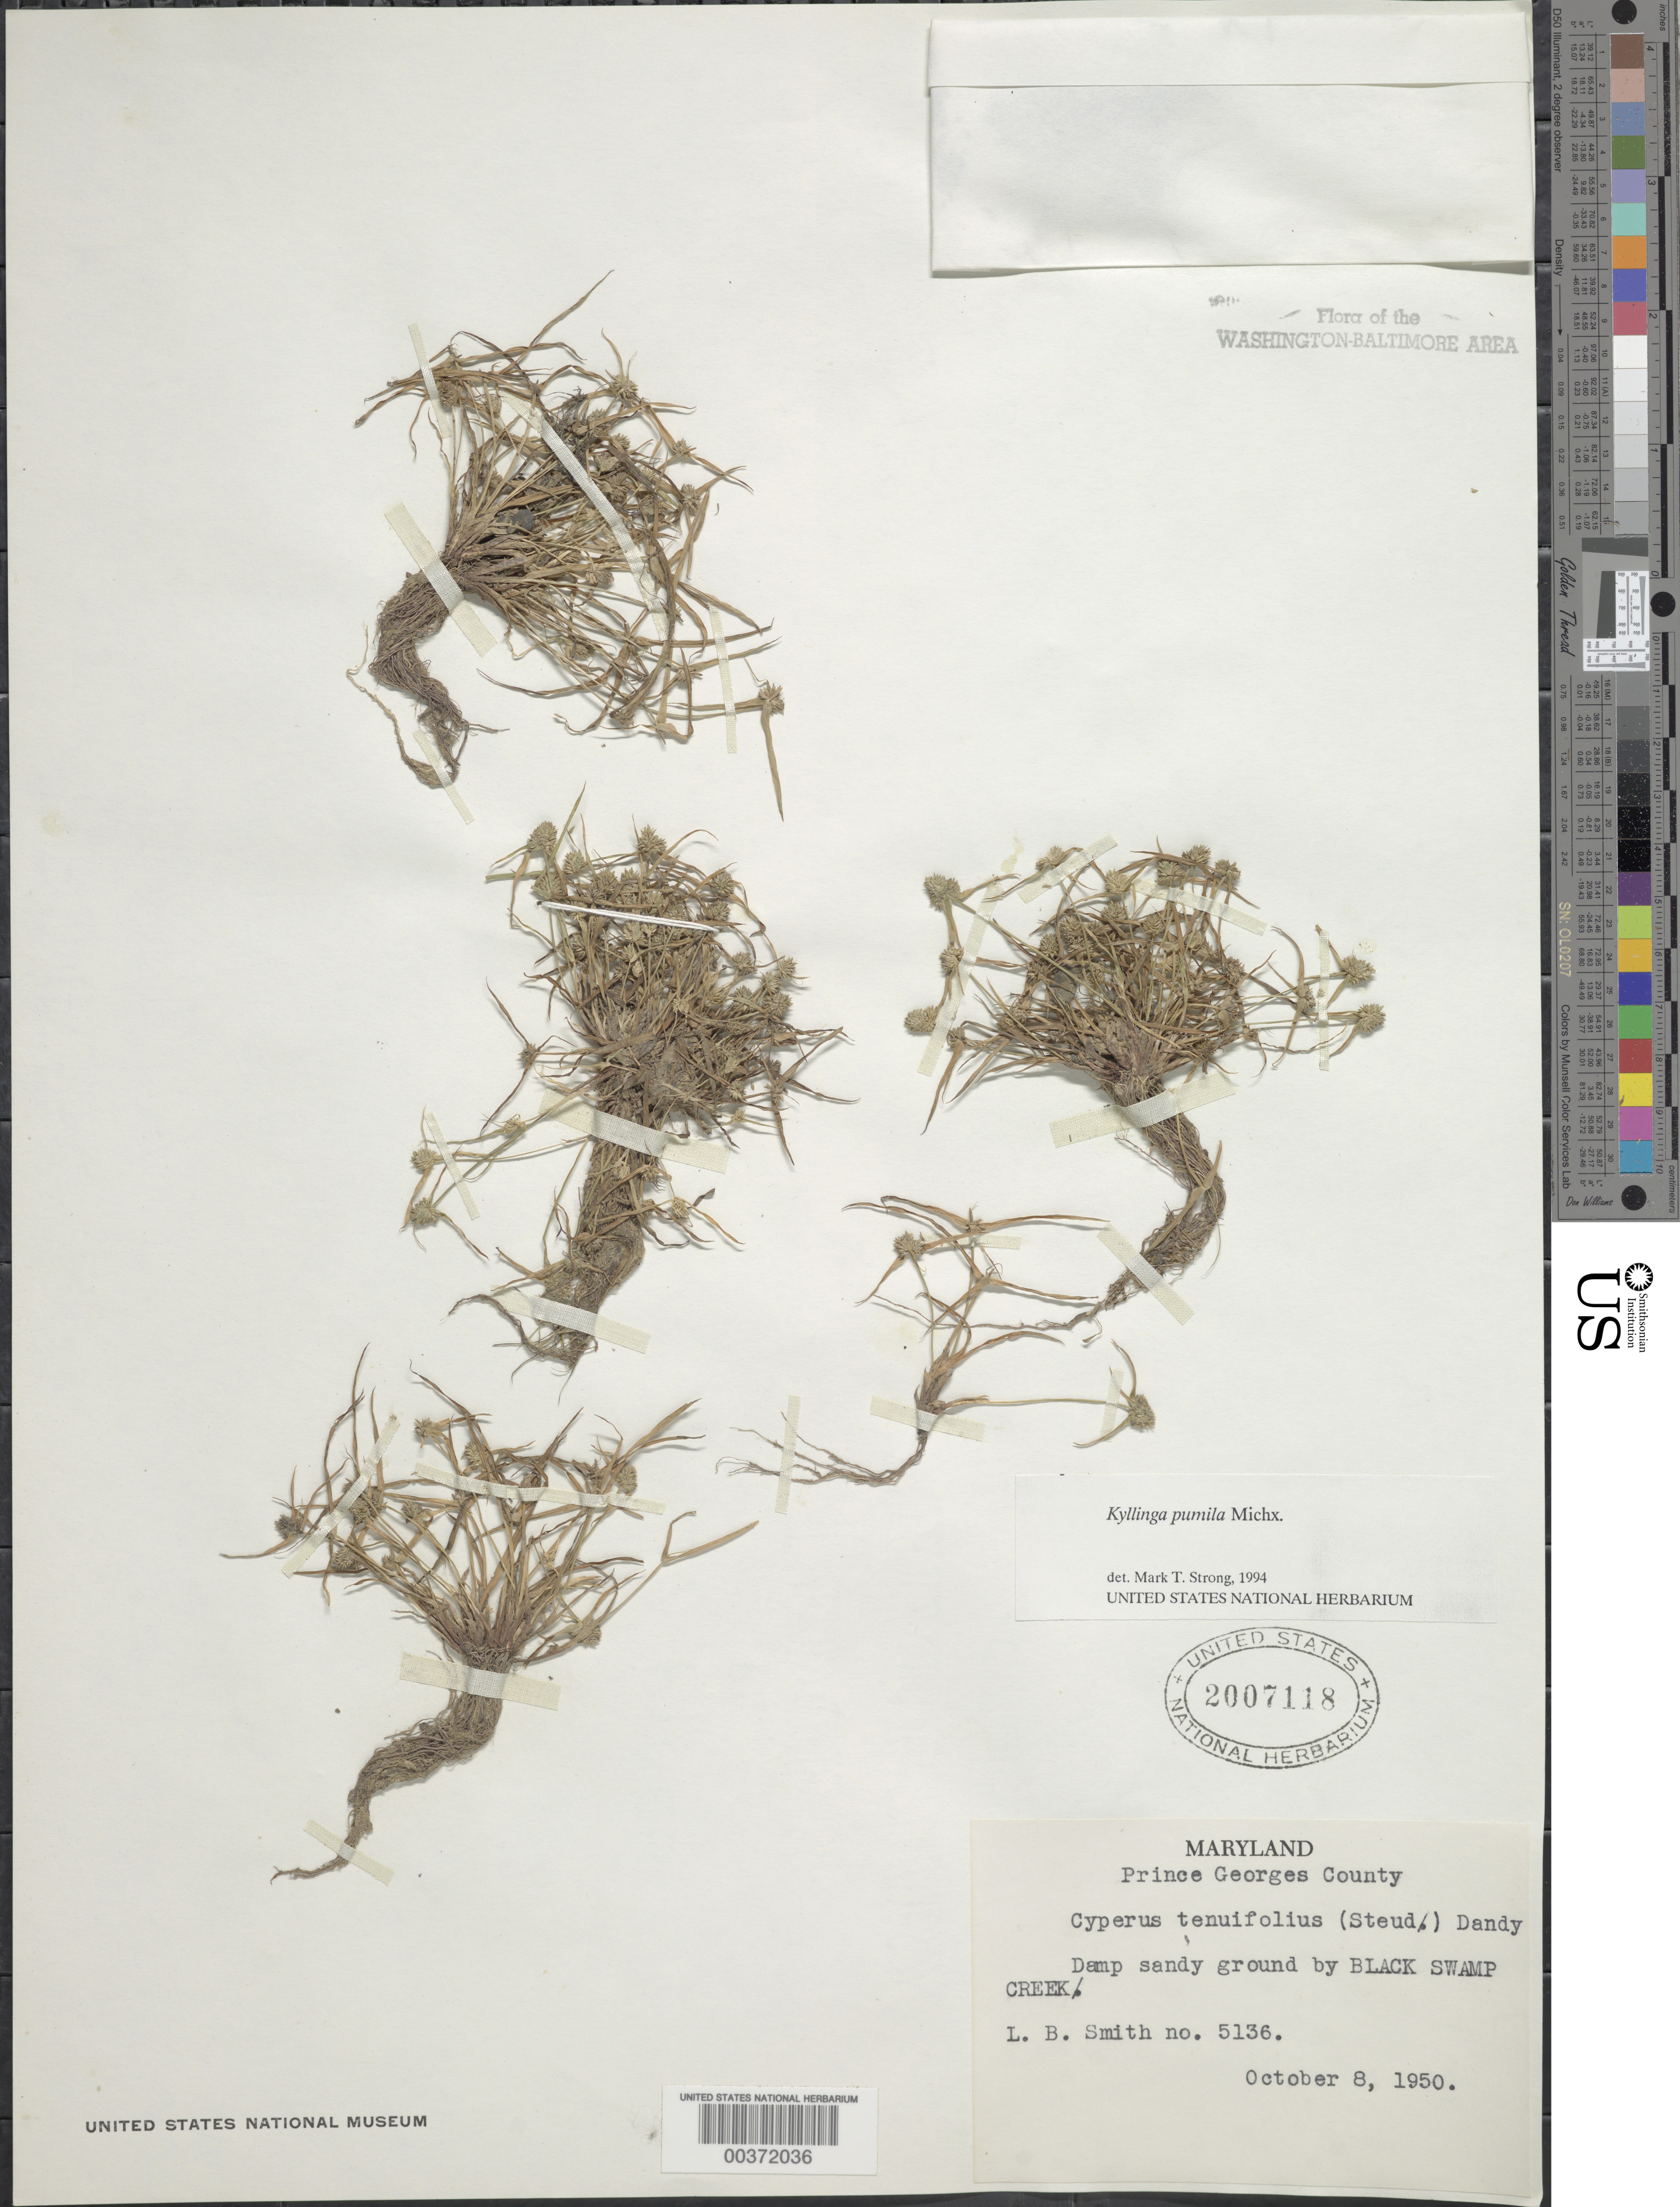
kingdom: Plantae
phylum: Tracheophyta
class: Liliopsida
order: Poales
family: Cyperaceae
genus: Cyperus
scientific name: Cyperus hortensis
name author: (Salzm. ex Steud.) Dorr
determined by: Strong, M. T., (US), Smithsonian Institution - National Museum of Natural History (UNITED STATES)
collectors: L. Smith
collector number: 5136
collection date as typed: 08 Oct 1950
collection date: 1950-10-08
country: United States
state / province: Maryland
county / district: Prince George's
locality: Black Swamp Creek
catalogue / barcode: US 2007118